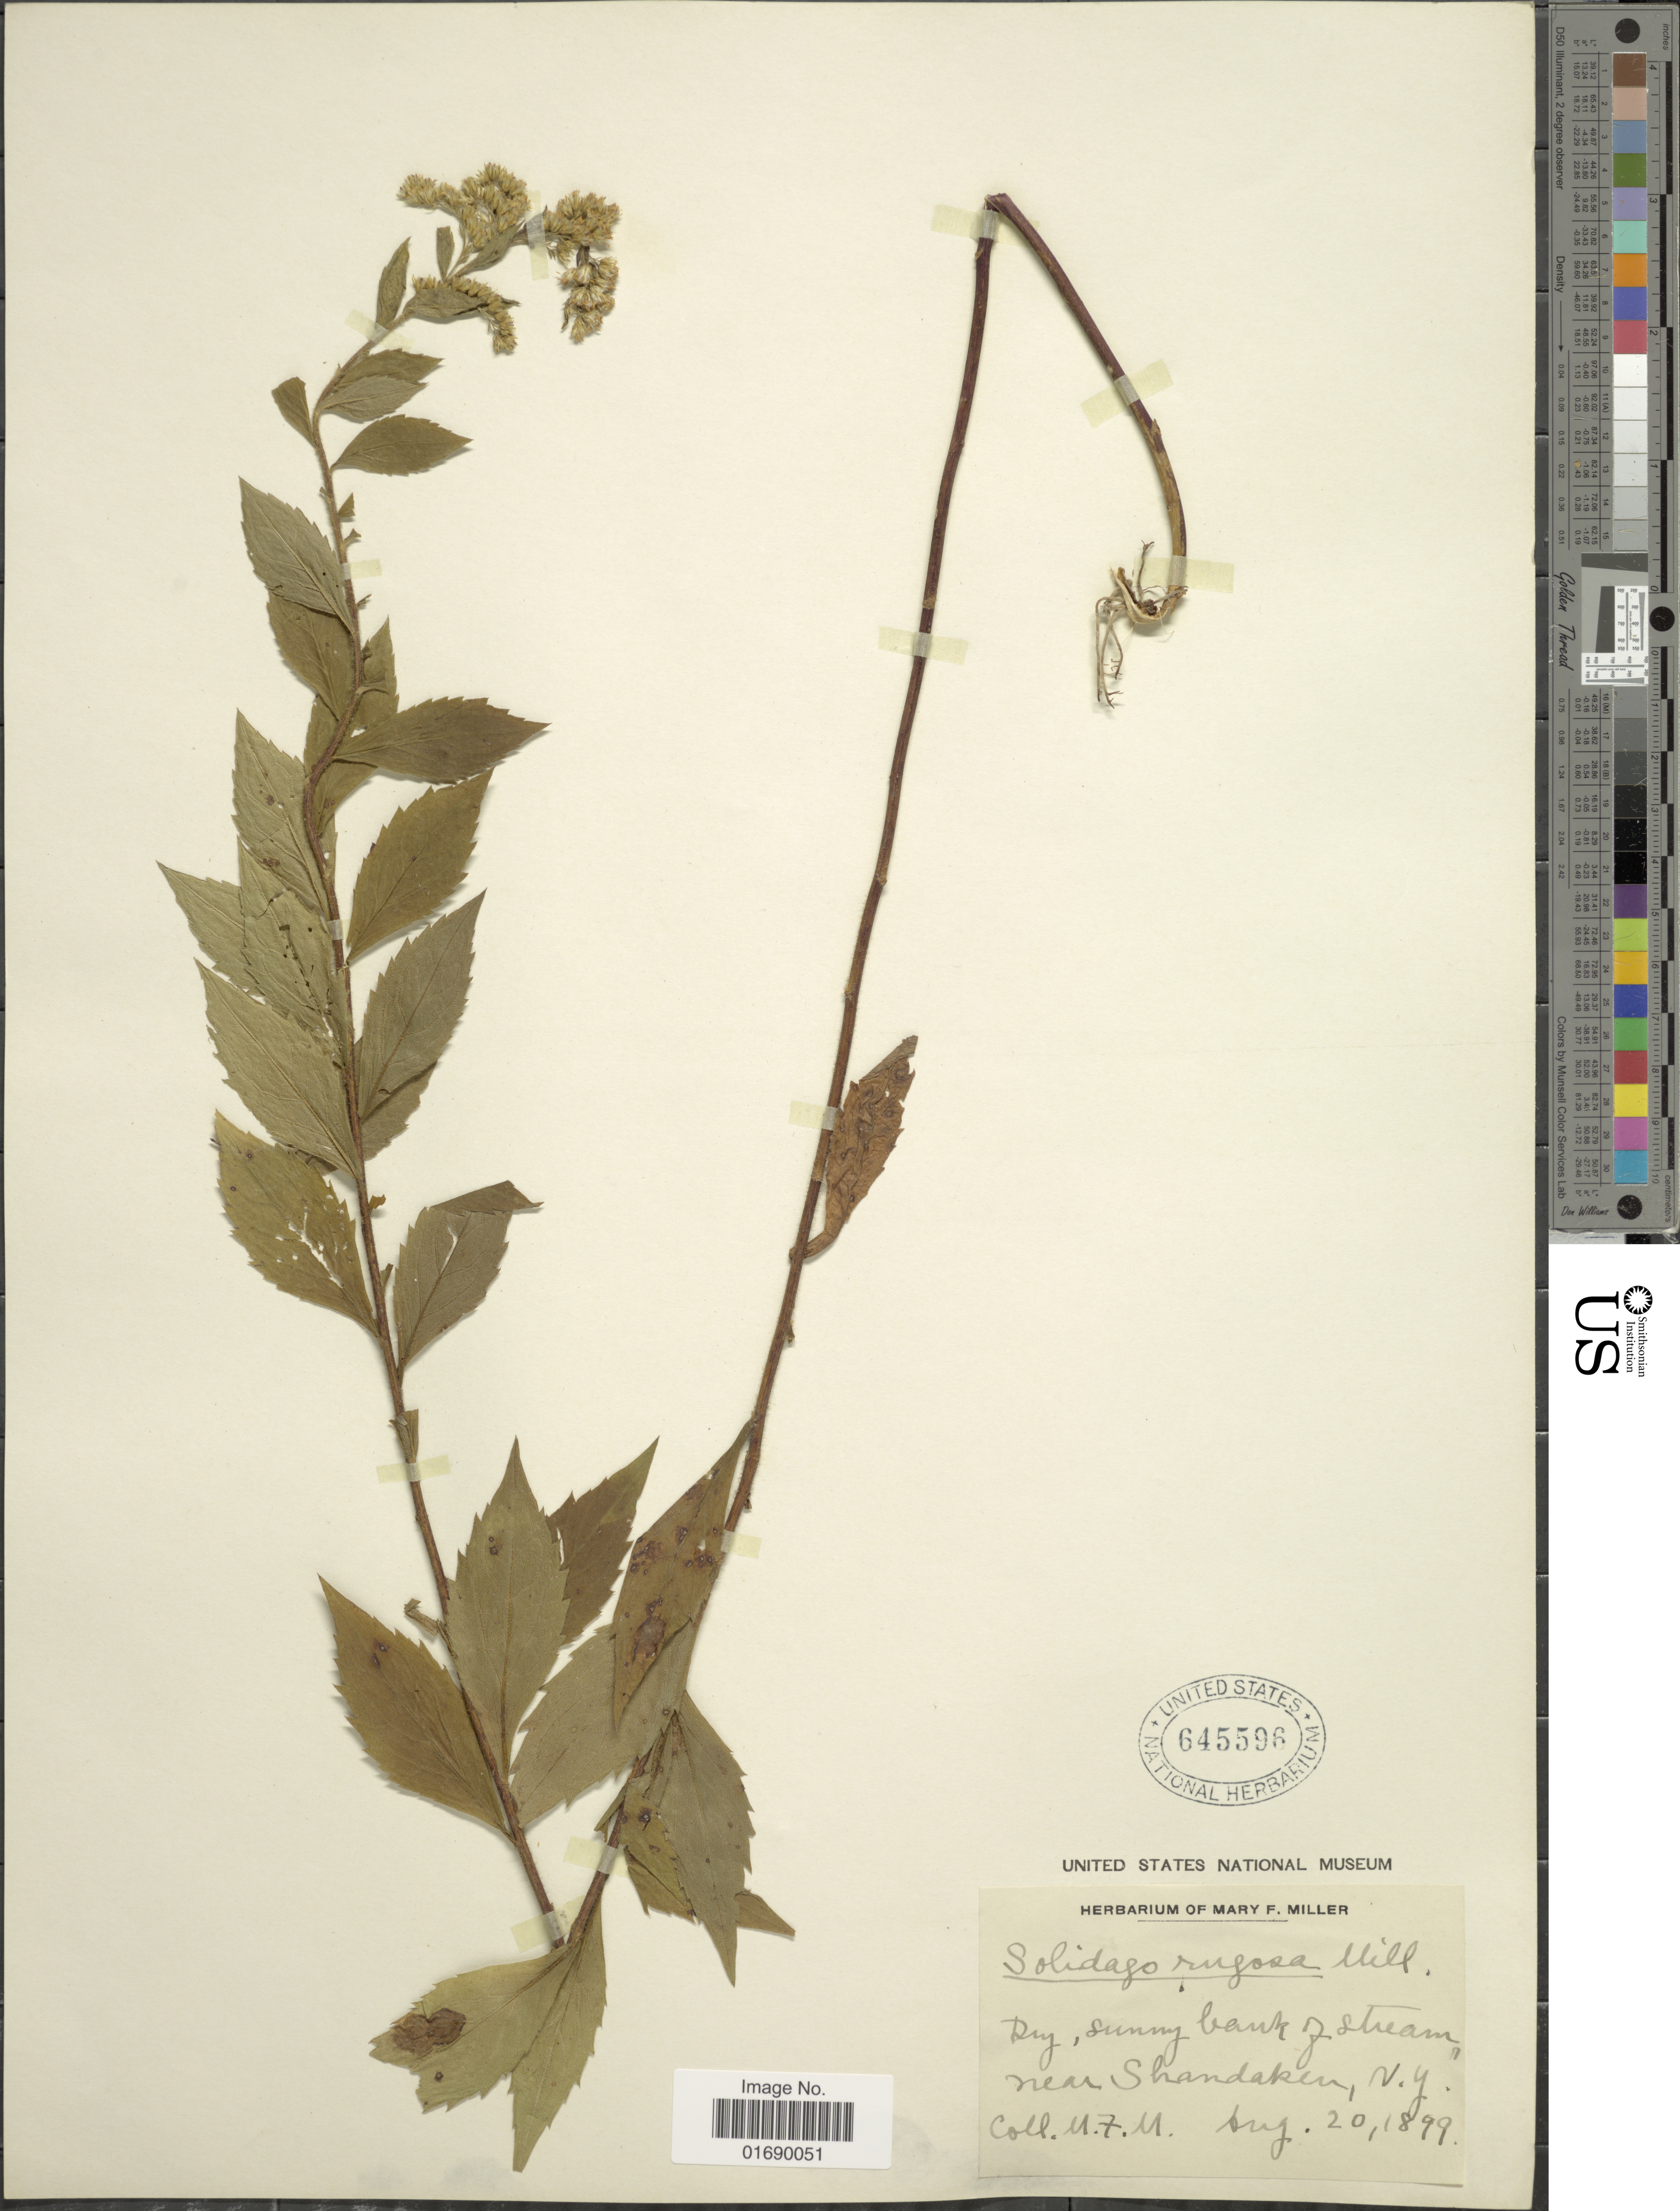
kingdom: Plantae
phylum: Tracheophyta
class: Magnoliopsida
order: Asterales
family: Asteraceae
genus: Solidago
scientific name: Solidago rugosa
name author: Mill.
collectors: M. F. Miller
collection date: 1899-08-20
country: United States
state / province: New York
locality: Dry, sunny bank of stream near Shandaken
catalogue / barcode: US 645596